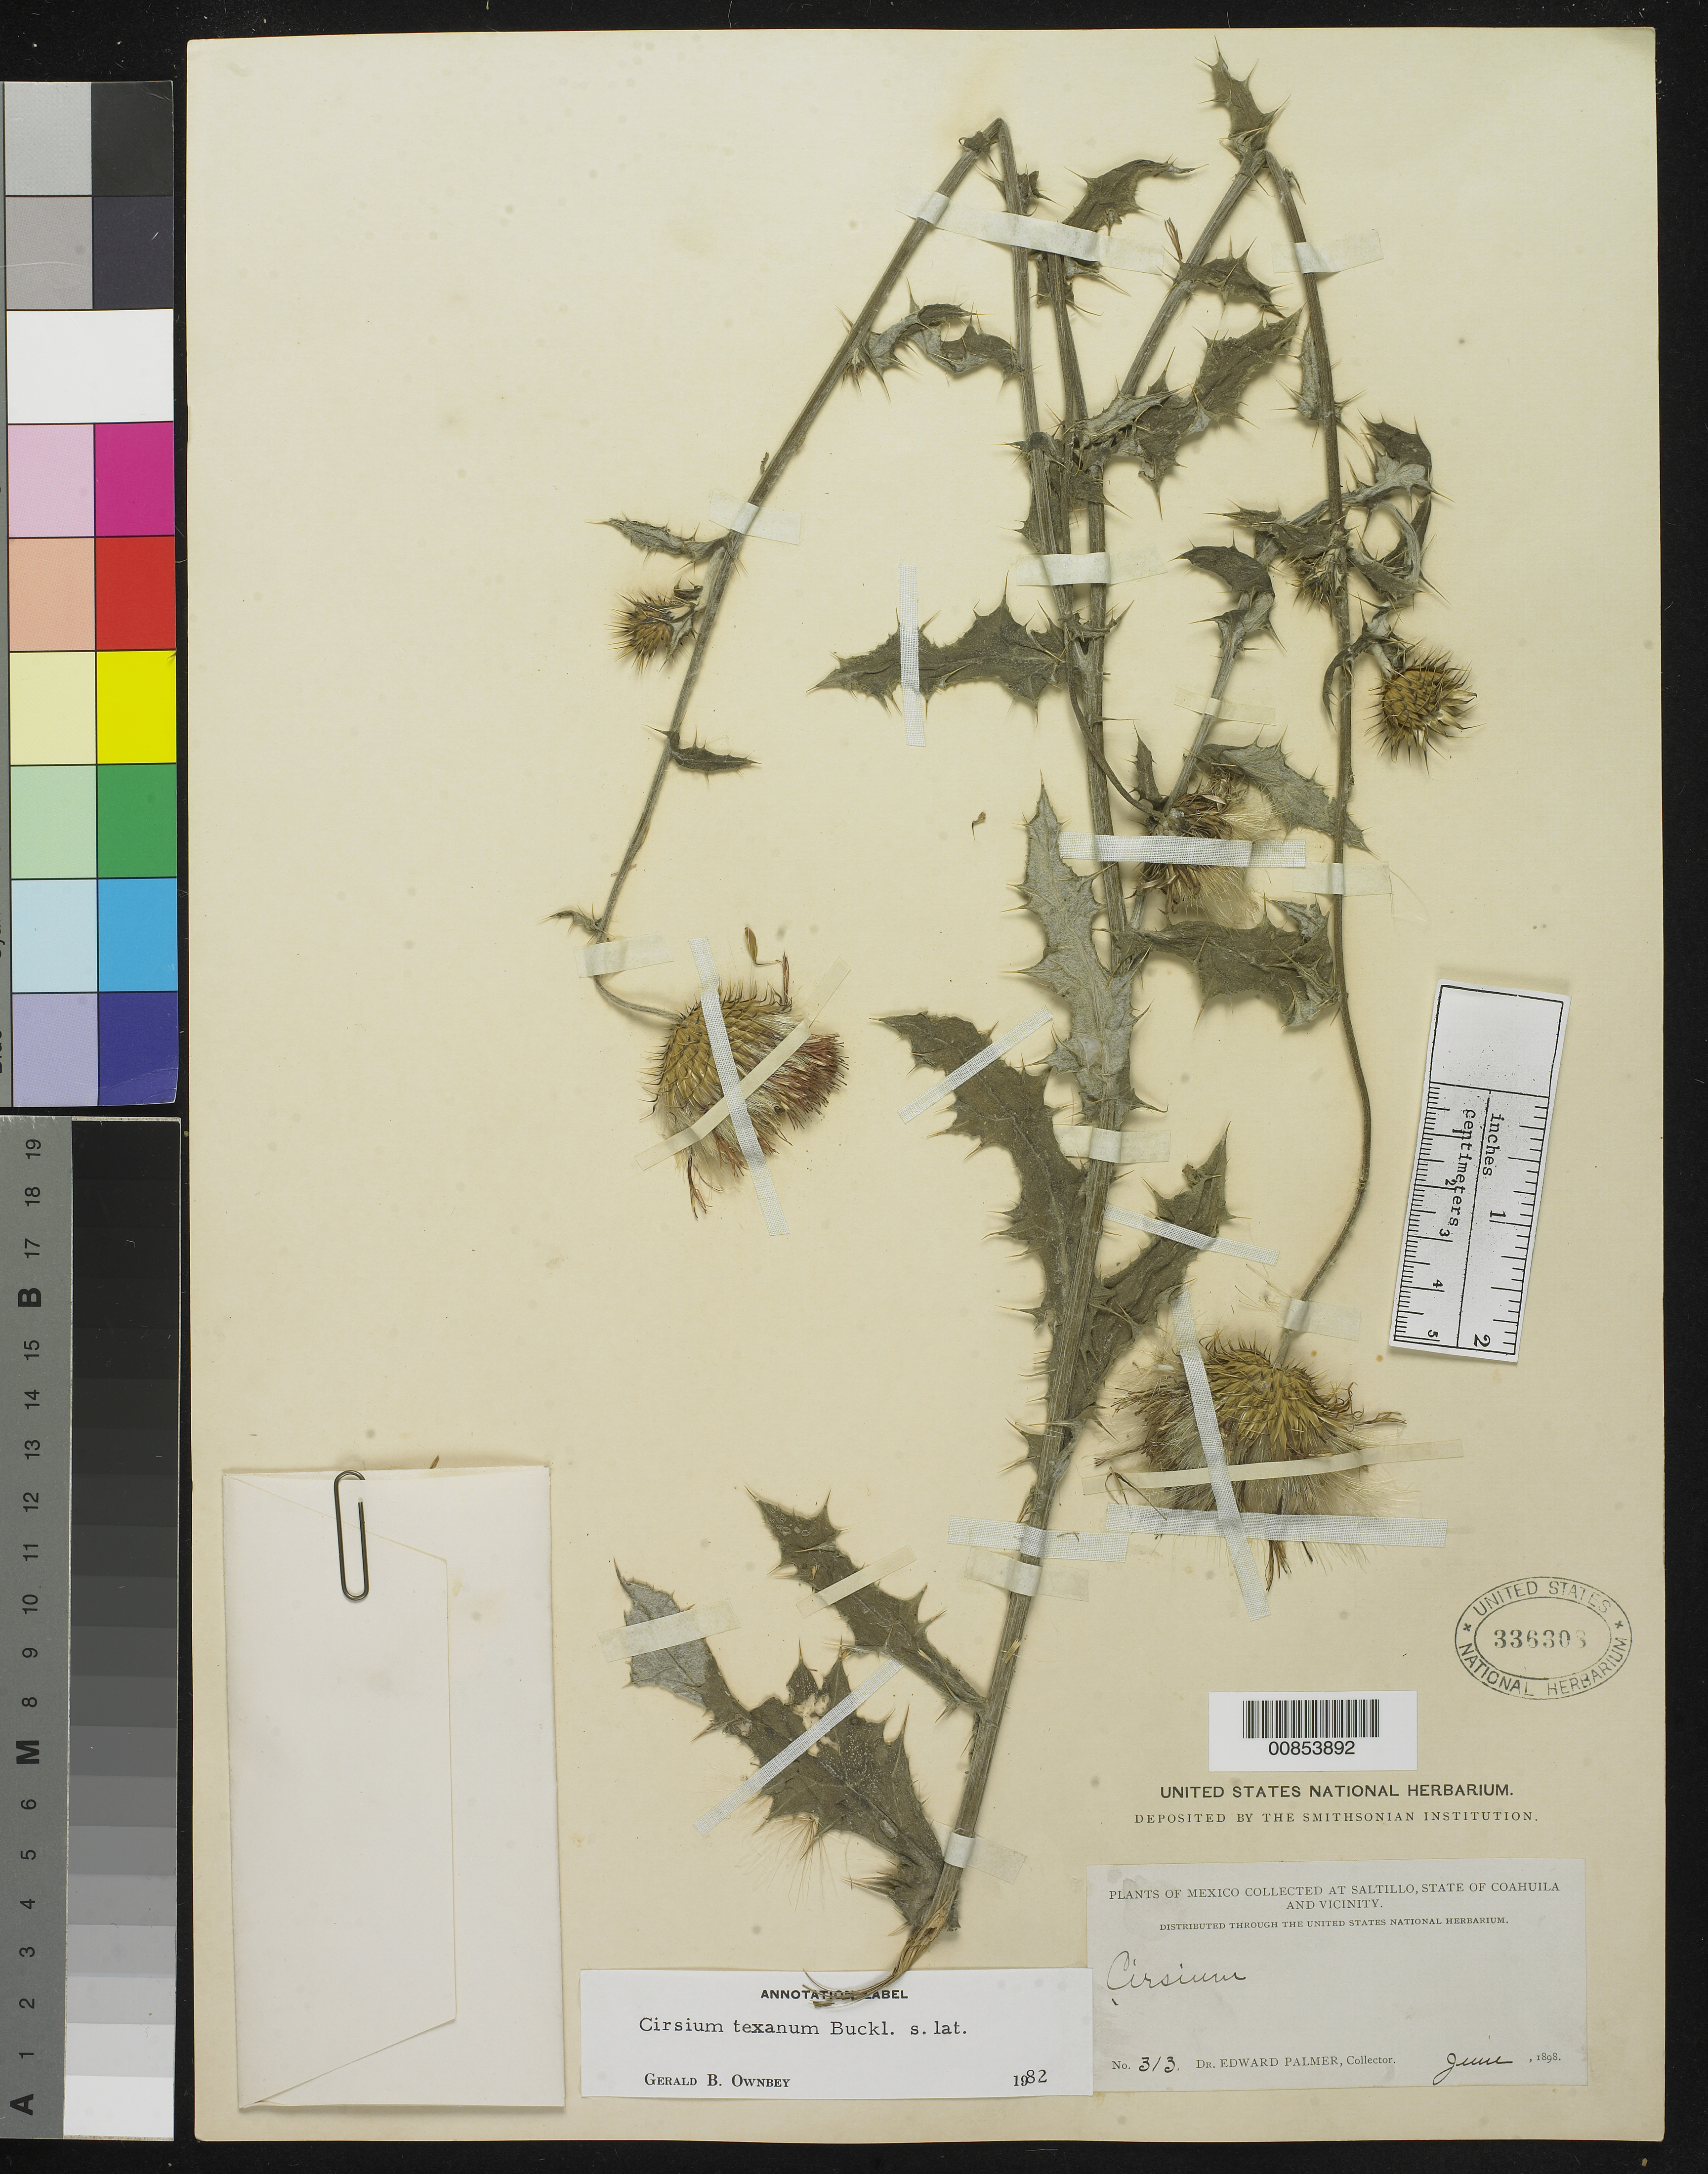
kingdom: Plantae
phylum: Tracheophyta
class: Magnoliopsida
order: Asterales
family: Asteraceae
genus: Cirsium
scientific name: Cirsium texanum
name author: Buckley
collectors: E. Palmer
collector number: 313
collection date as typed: Jun 1898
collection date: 1898-06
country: Mexico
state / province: Coahuila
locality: Saltillo, Coahuila and vicinity.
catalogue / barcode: US 336308